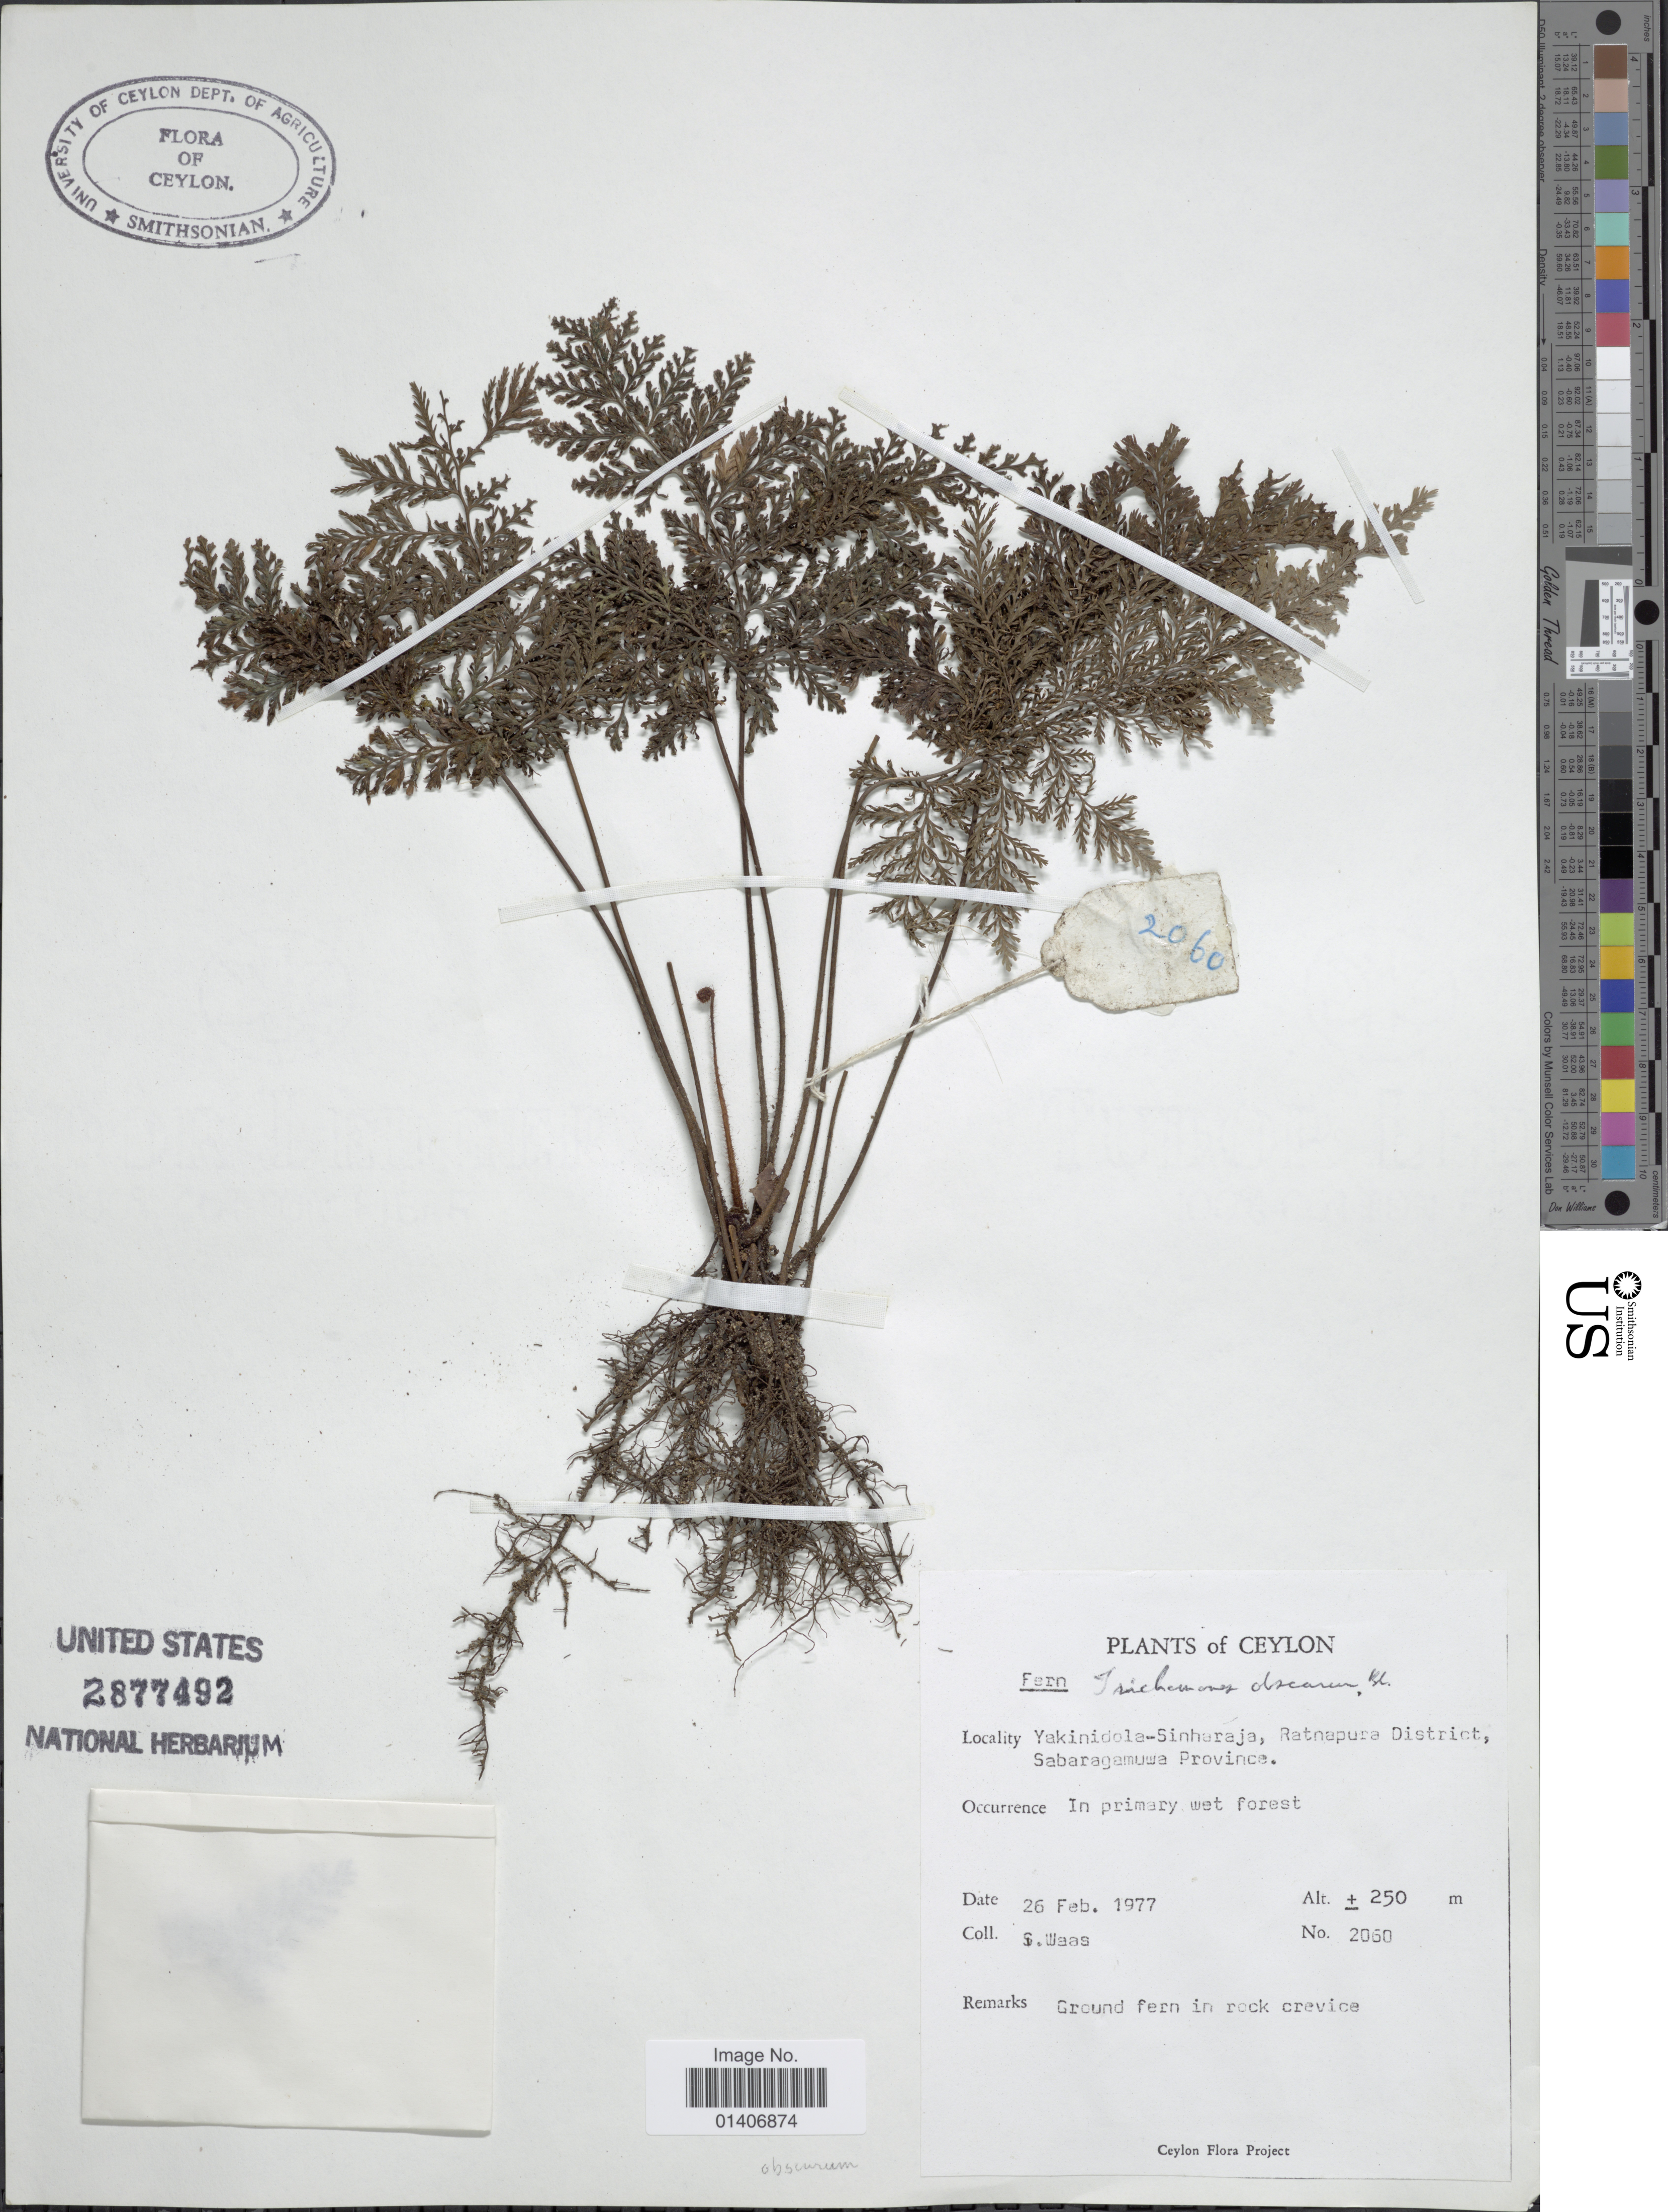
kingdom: Plantae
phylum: Tracheophyta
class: Polypodiopsida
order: Hymenophyllales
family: Hymenophyllaceae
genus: Abrodictyum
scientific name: Abrodictyum obscurum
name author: (Blume) Ebihara & K. Iwats.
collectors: S. Waas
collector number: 2050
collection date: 1977-02-26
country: Sri Lanka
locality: Ceylon, Yakinidola-Sinharaja, Ratnapura District, Sabaragamuwa Province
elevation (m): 250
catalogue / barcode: US 2877492